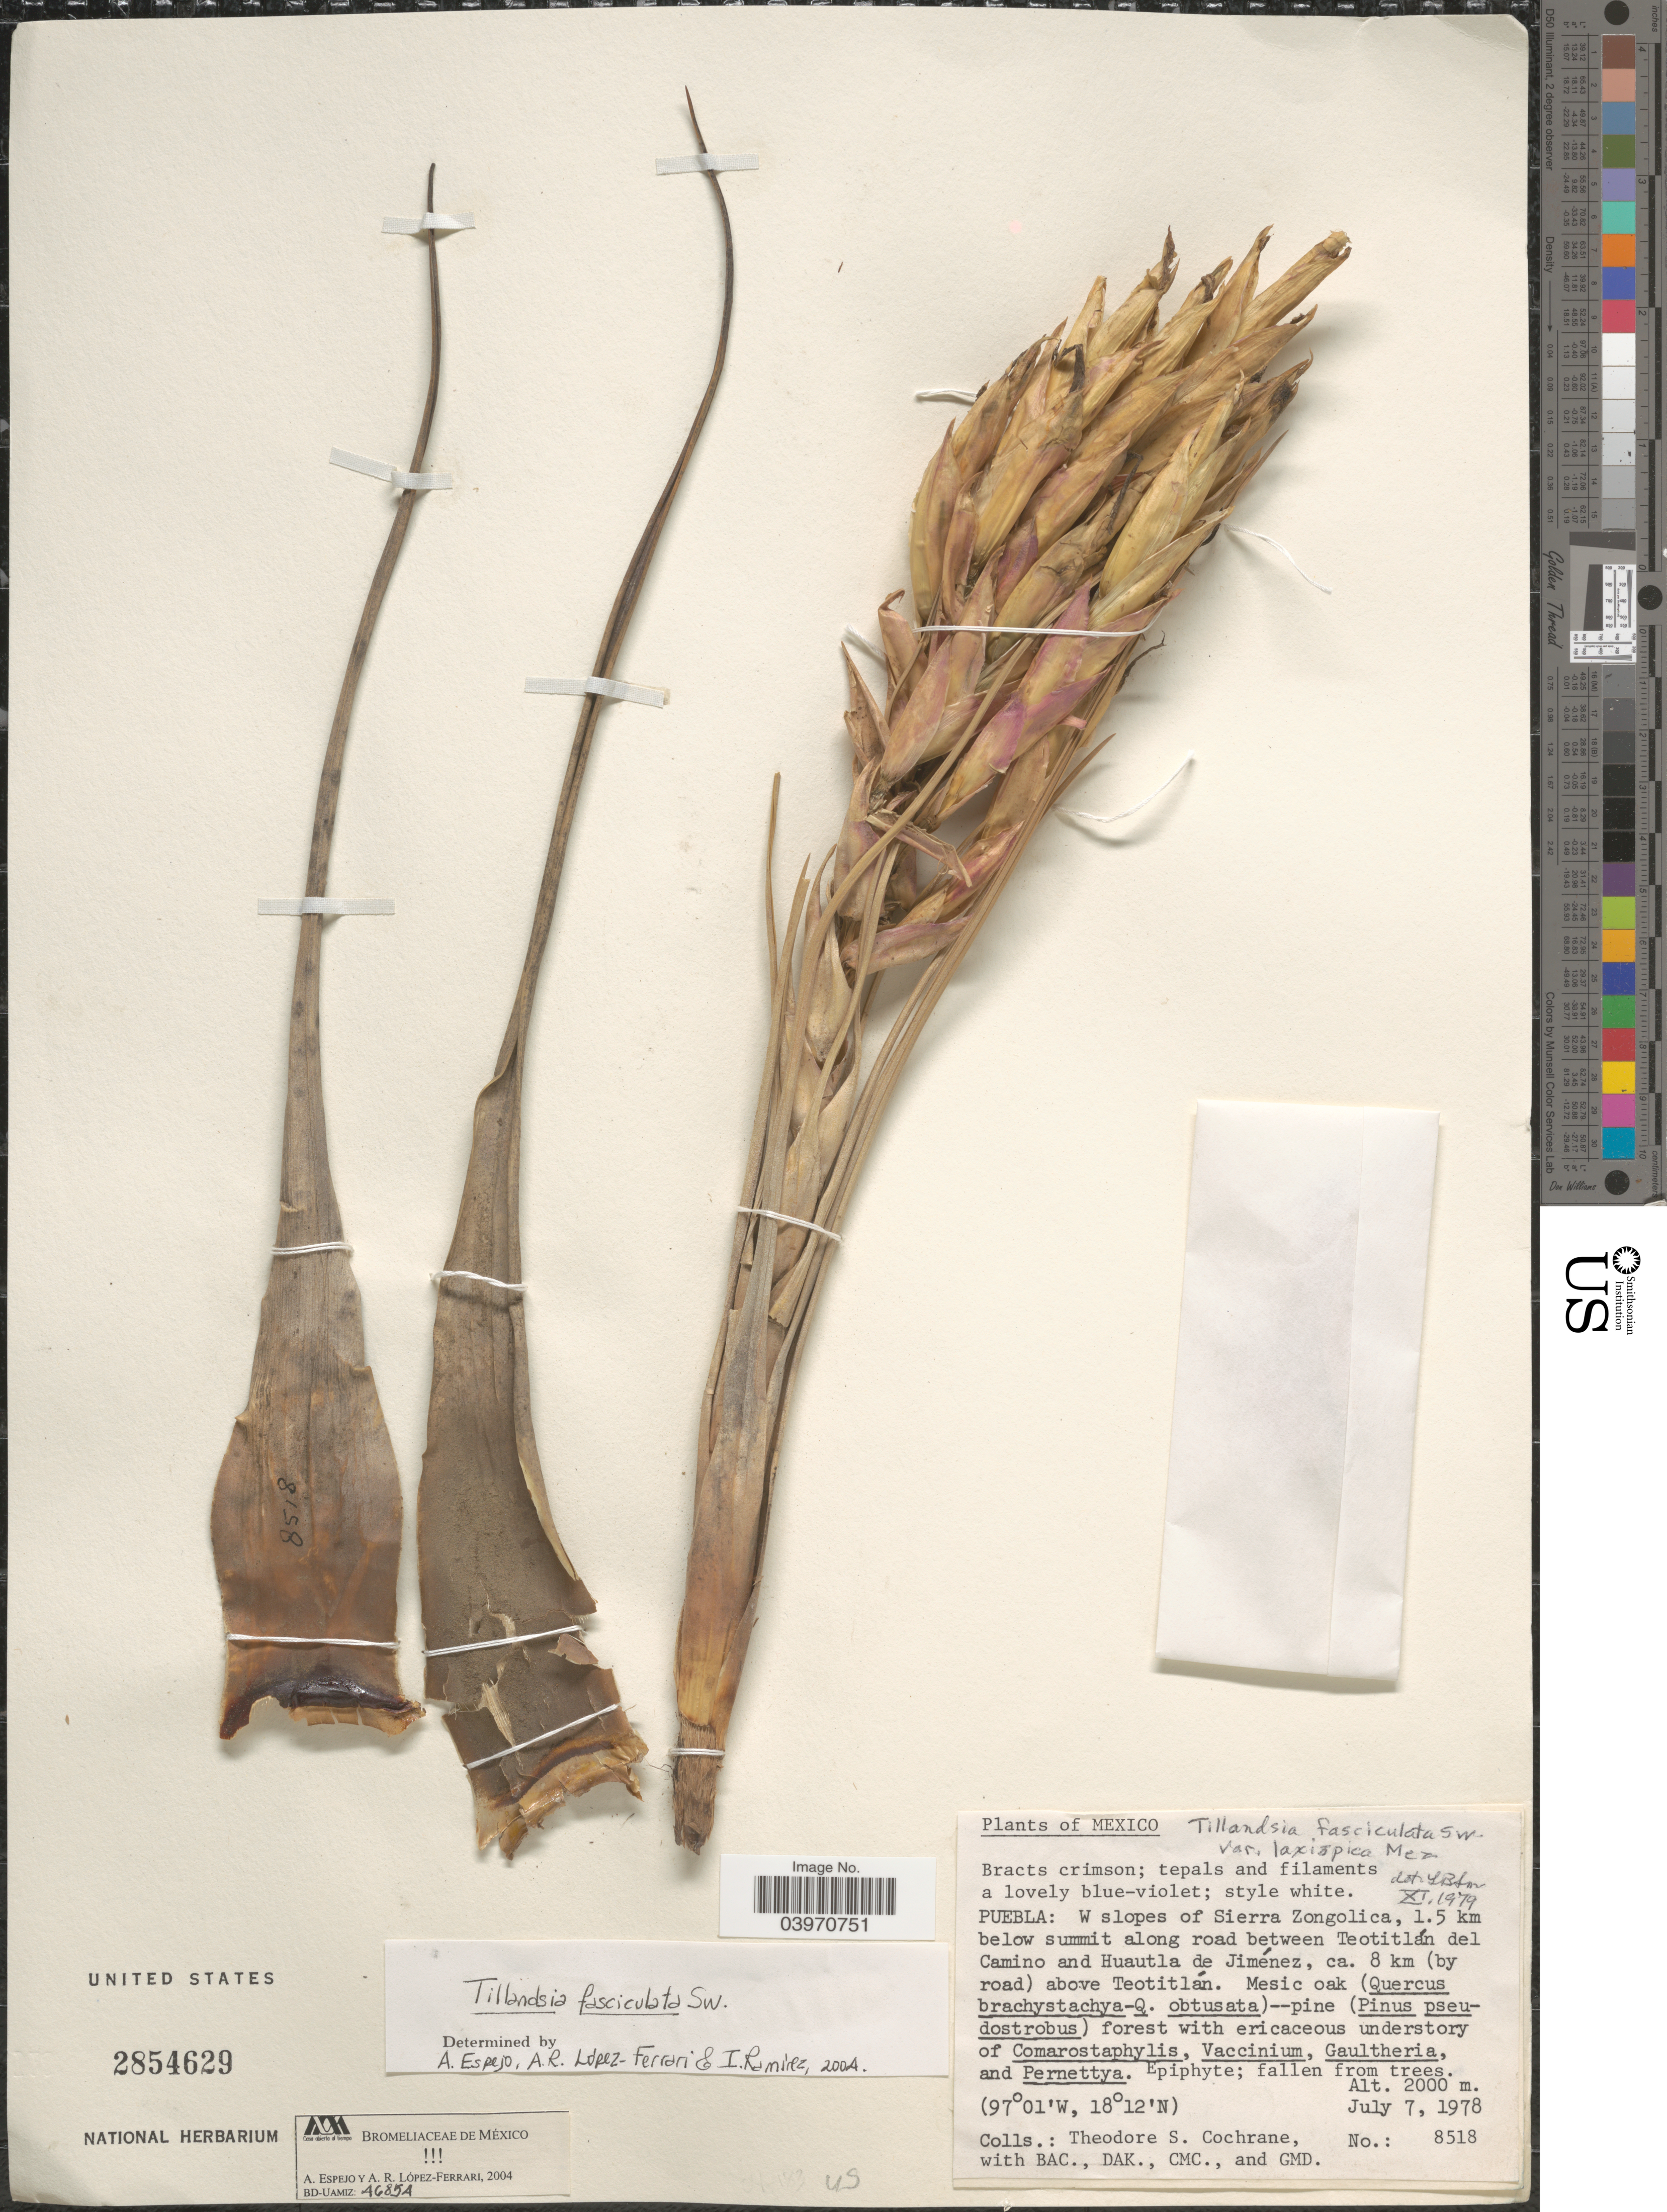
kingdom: Plantae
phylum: Tracheophyta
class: Liliopsida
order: Poales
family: Bromeliaceae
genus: Tillandsia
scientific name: Tillandsia fasciculata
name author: Sw.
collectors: T. S. Cochrane, B. A. C., D. A. K., C. M. C. & GMD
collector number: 8518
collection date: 1978-07-07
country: Mexico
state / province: Puebla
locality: W slopes of Sierra Zongolica, 1.5 km below summit along road between Teotitlán del Camino en Huautla de Jiménez, ca. 8 km (by road) above Teotitlán.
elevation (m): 2000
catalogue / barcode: US 2854629